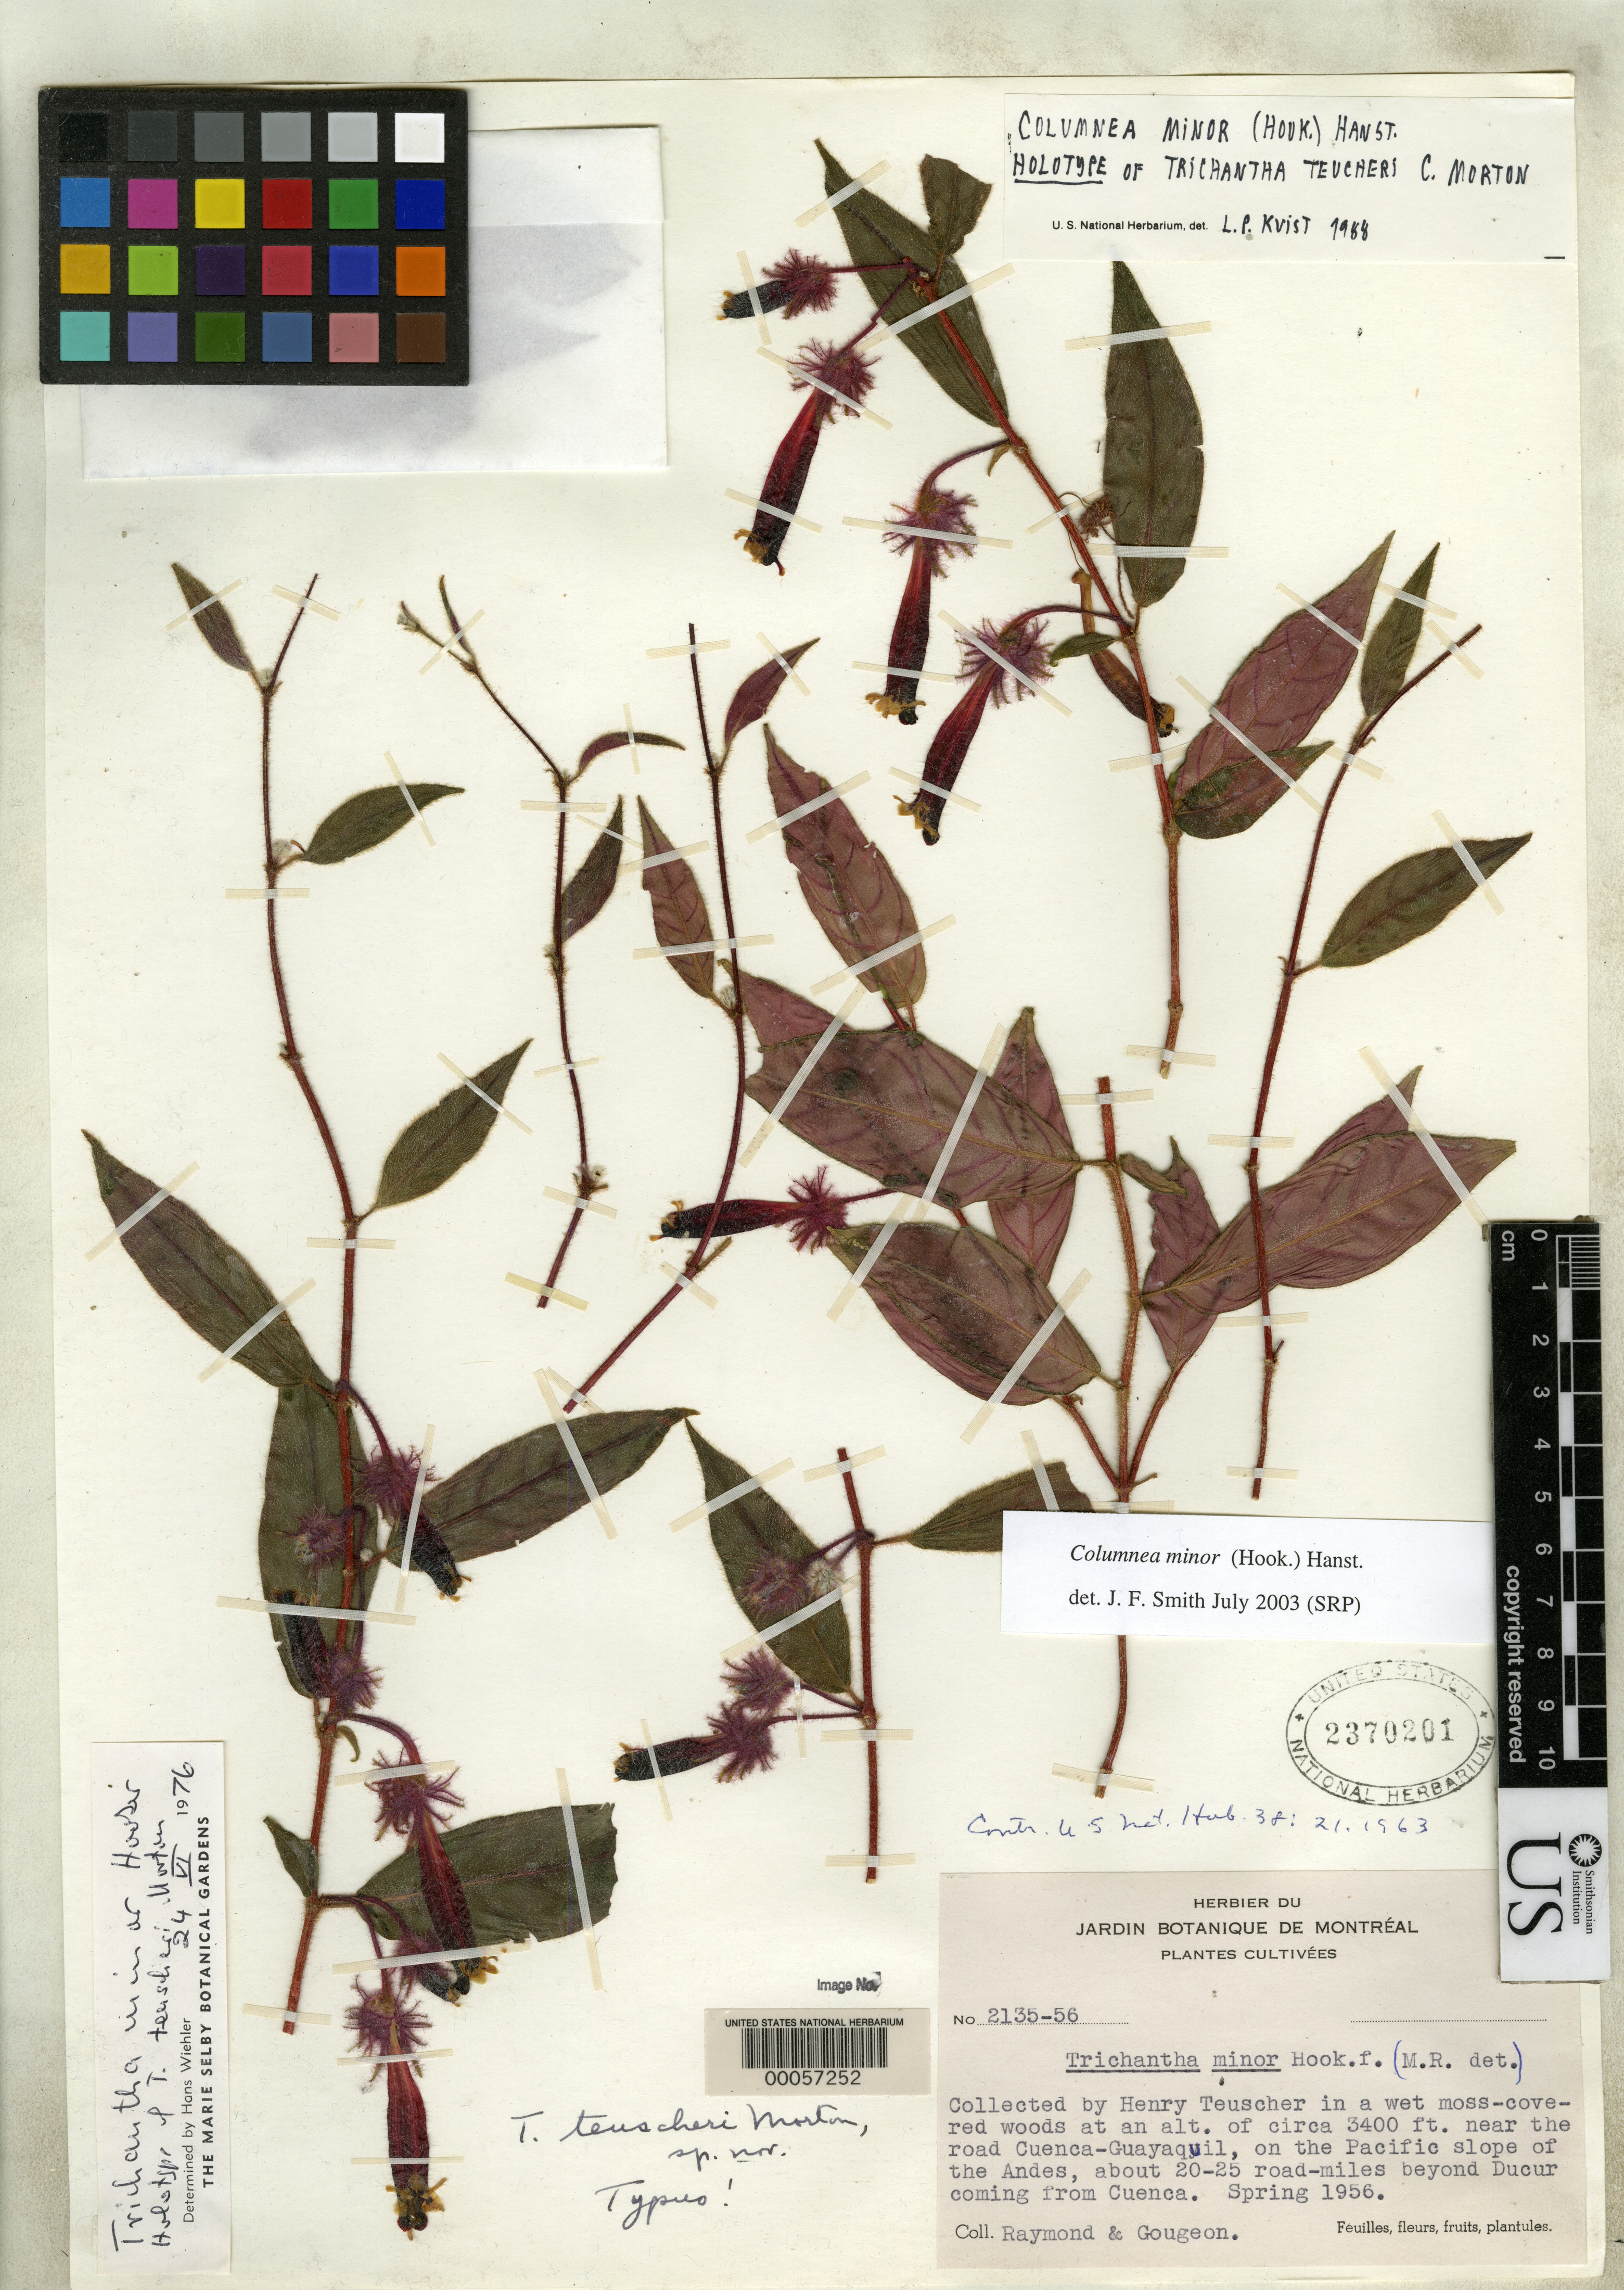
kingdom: Plantae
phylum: Tracheophyta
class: Magnoliopsida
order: Lamiales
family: Gesneriaceae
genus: Trichantha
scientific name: Trichantha teuscheri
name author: C.V. Morton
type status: Holotype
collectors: M. Raymond & M. Gougeon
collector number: Cult. No. 2135-36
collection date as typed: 1956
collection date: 1956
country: Ecuador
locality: Near the road Cuenca-Guayaquil, on the Pacific slope of the Andes, about 20-25 road-miles beyond Ducur coming from Cuenca.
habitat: Wet moss-covered woods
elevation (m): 1036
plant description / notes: "...collected in the Montreal Botanical Garden, by M. Raymond and M. Gougeon (no. 2135-56), from material originally collected by Henry Teuscher...".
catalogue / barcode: US 2370201